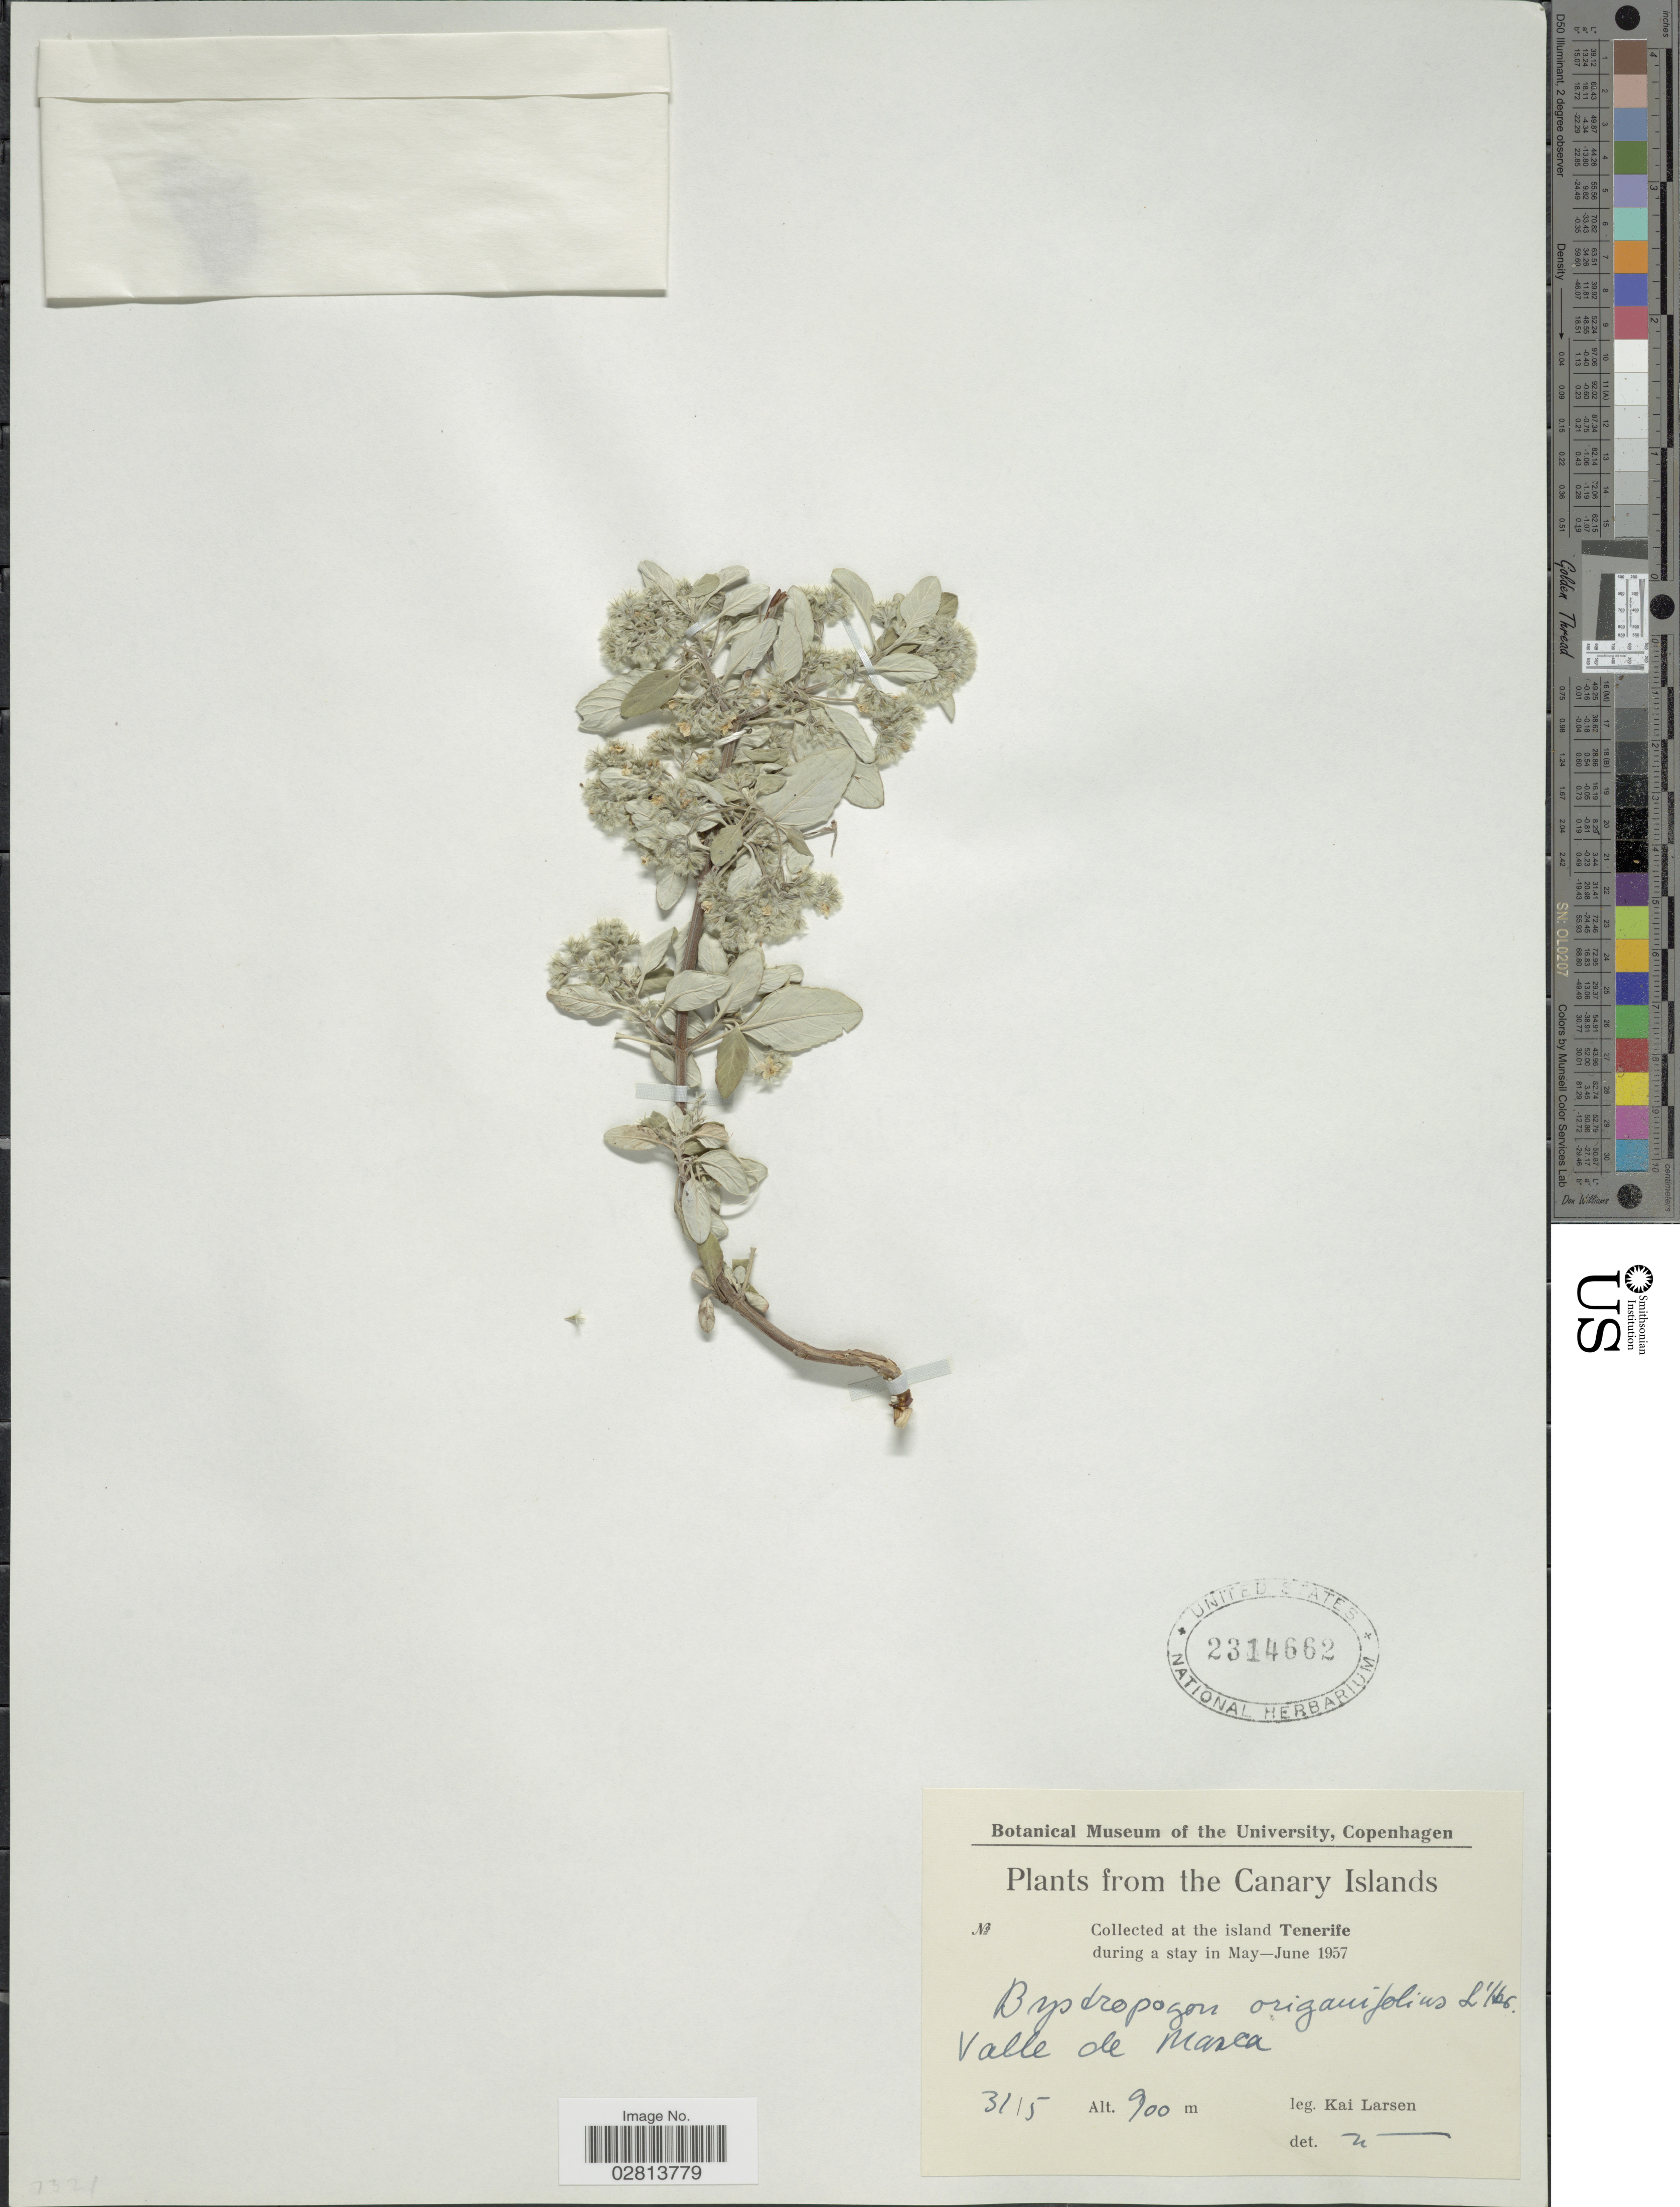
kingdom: Plantae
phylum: Tracheophyta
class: Magnoliopsida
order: Lamiales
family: Lamiaceae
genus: Bystropogon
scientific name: Bystropogon origanifolius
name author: L'Hér.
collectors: K. Larsen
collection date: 1957-05-31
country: Spain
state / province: Canarias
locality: Canary Islands, island Tenerife, Valle de Masca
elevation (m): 900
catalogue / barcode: US 2314662